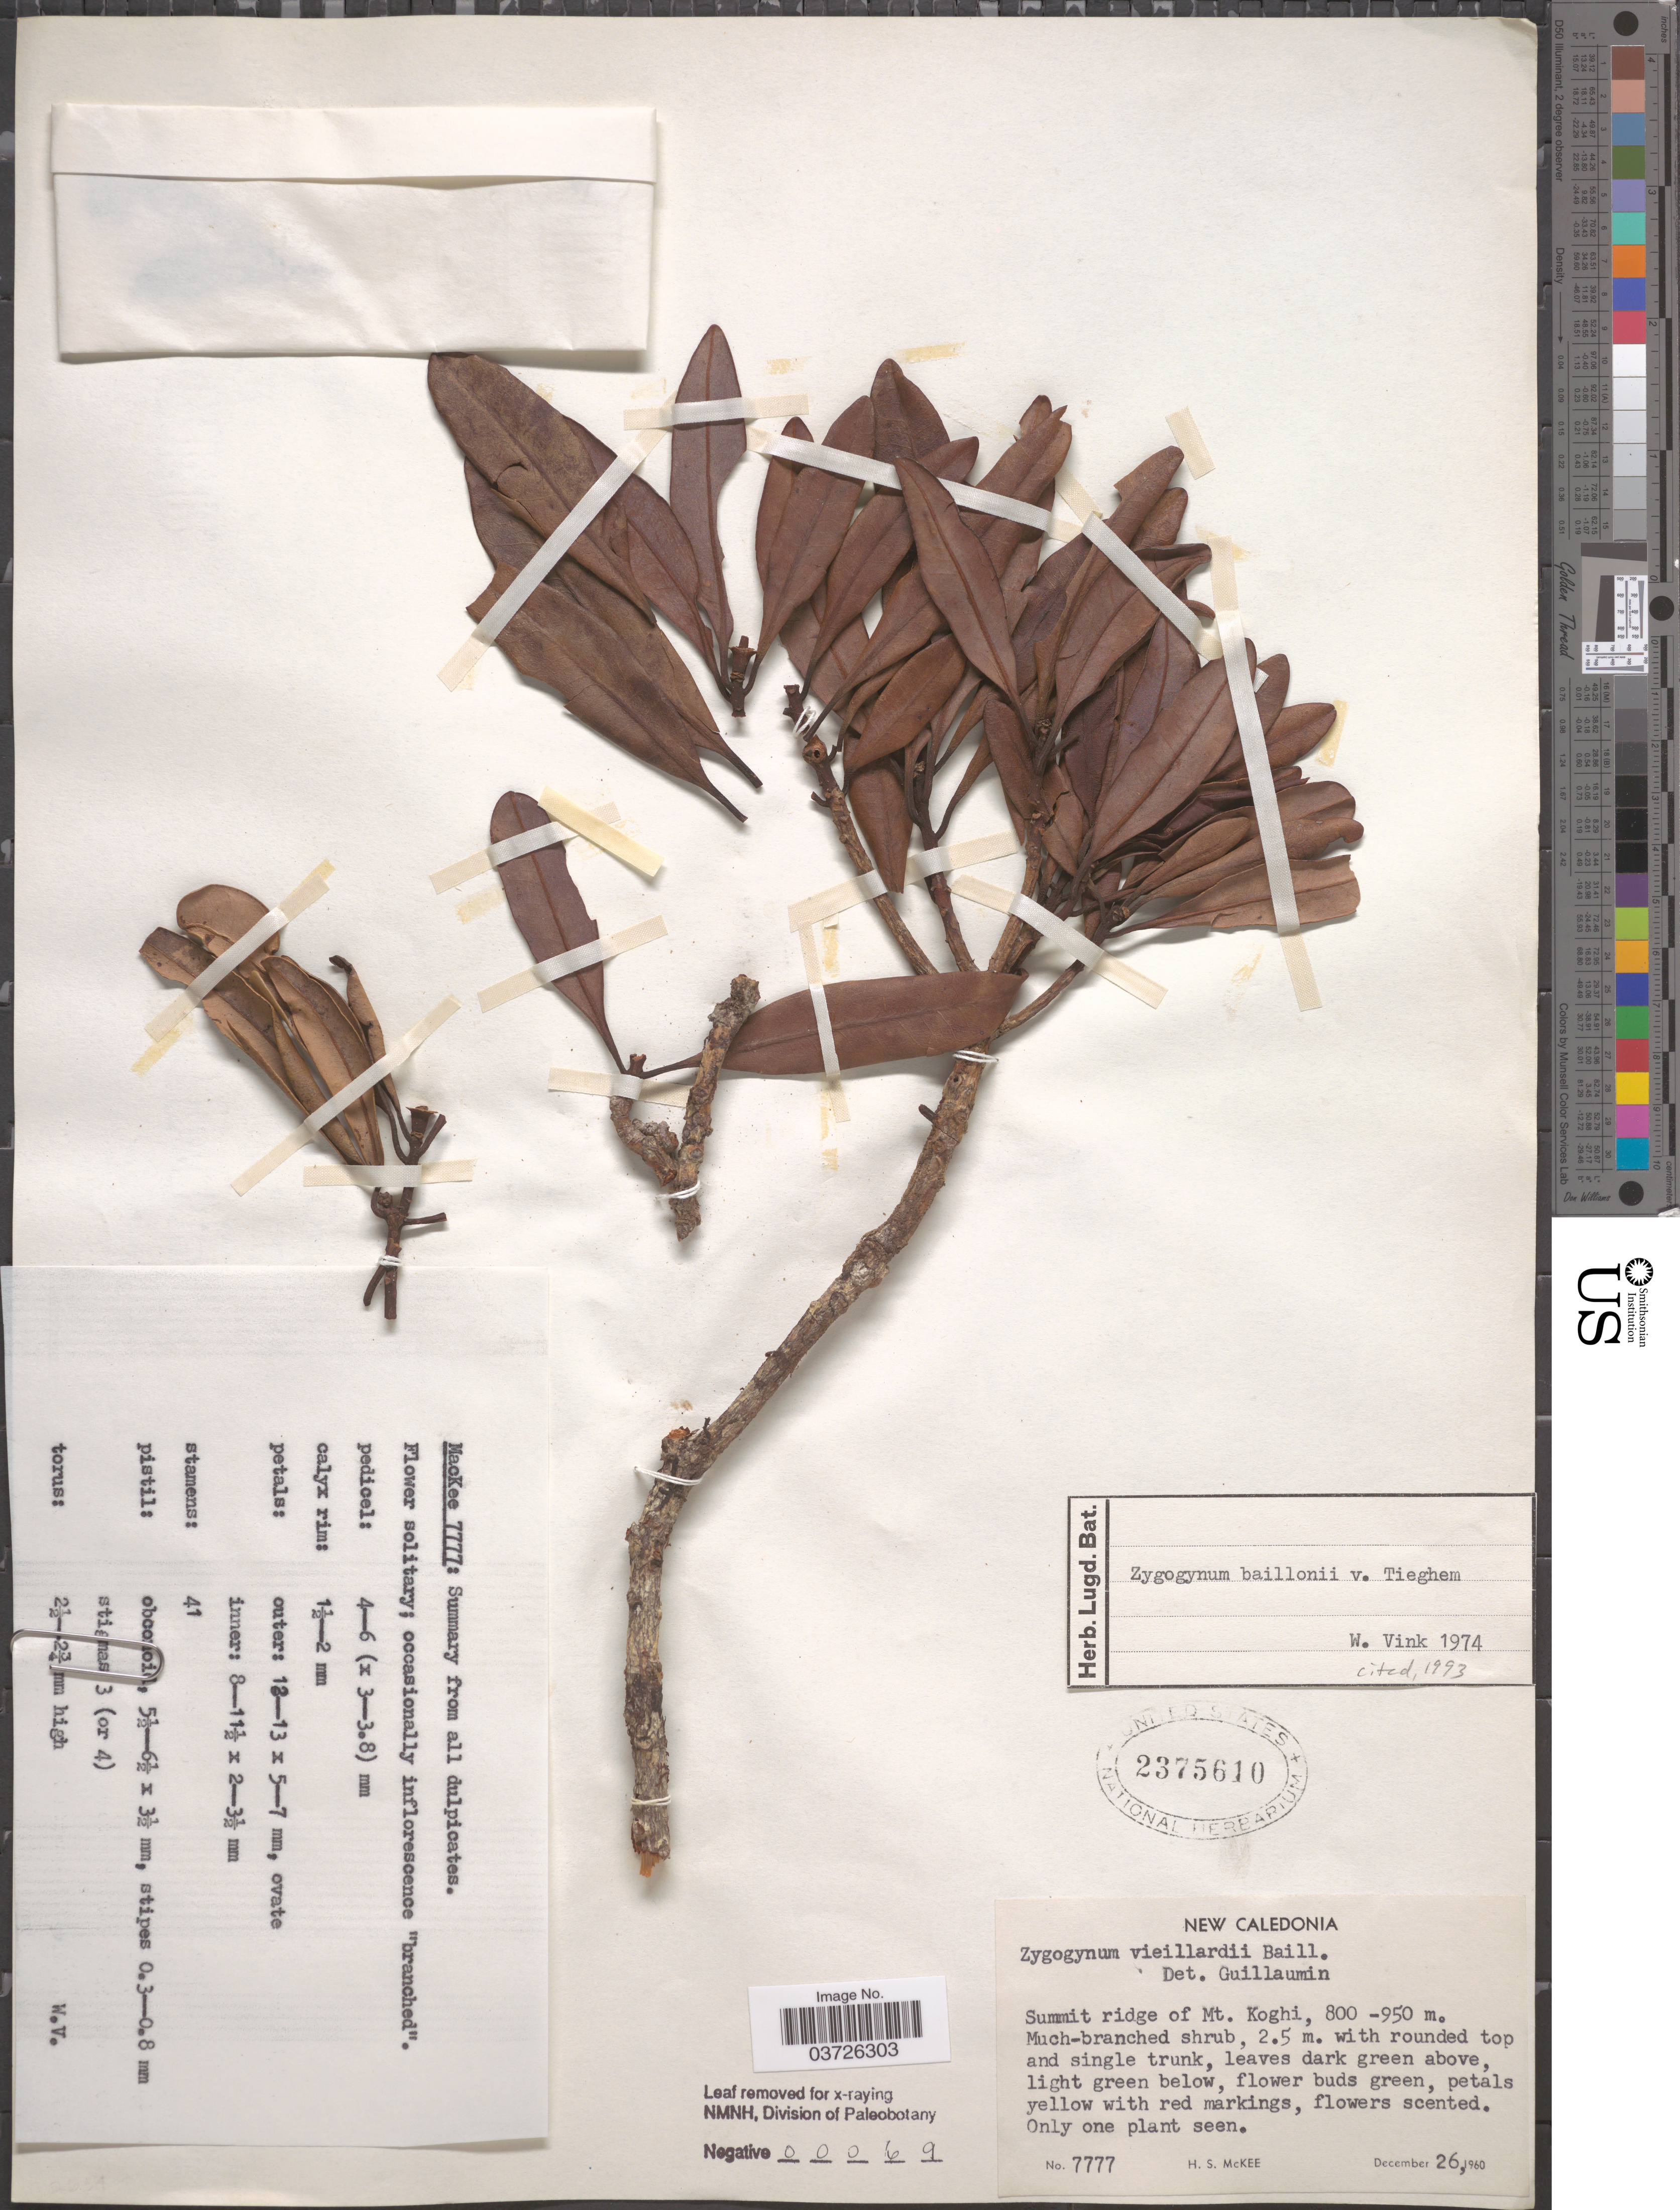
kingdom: Plantae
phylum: Tracheophyta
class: Magnoliopsida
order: Canellales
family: Winteraceae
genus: Zygogynum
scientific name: Zygogynum baillonii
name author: Tiegh.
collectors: H. S. McKee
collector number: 7777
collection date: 1960-12-26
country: New Caledonia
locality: Summit ridge of Mt. Koghi.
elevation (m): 800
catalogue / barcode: US 2375610